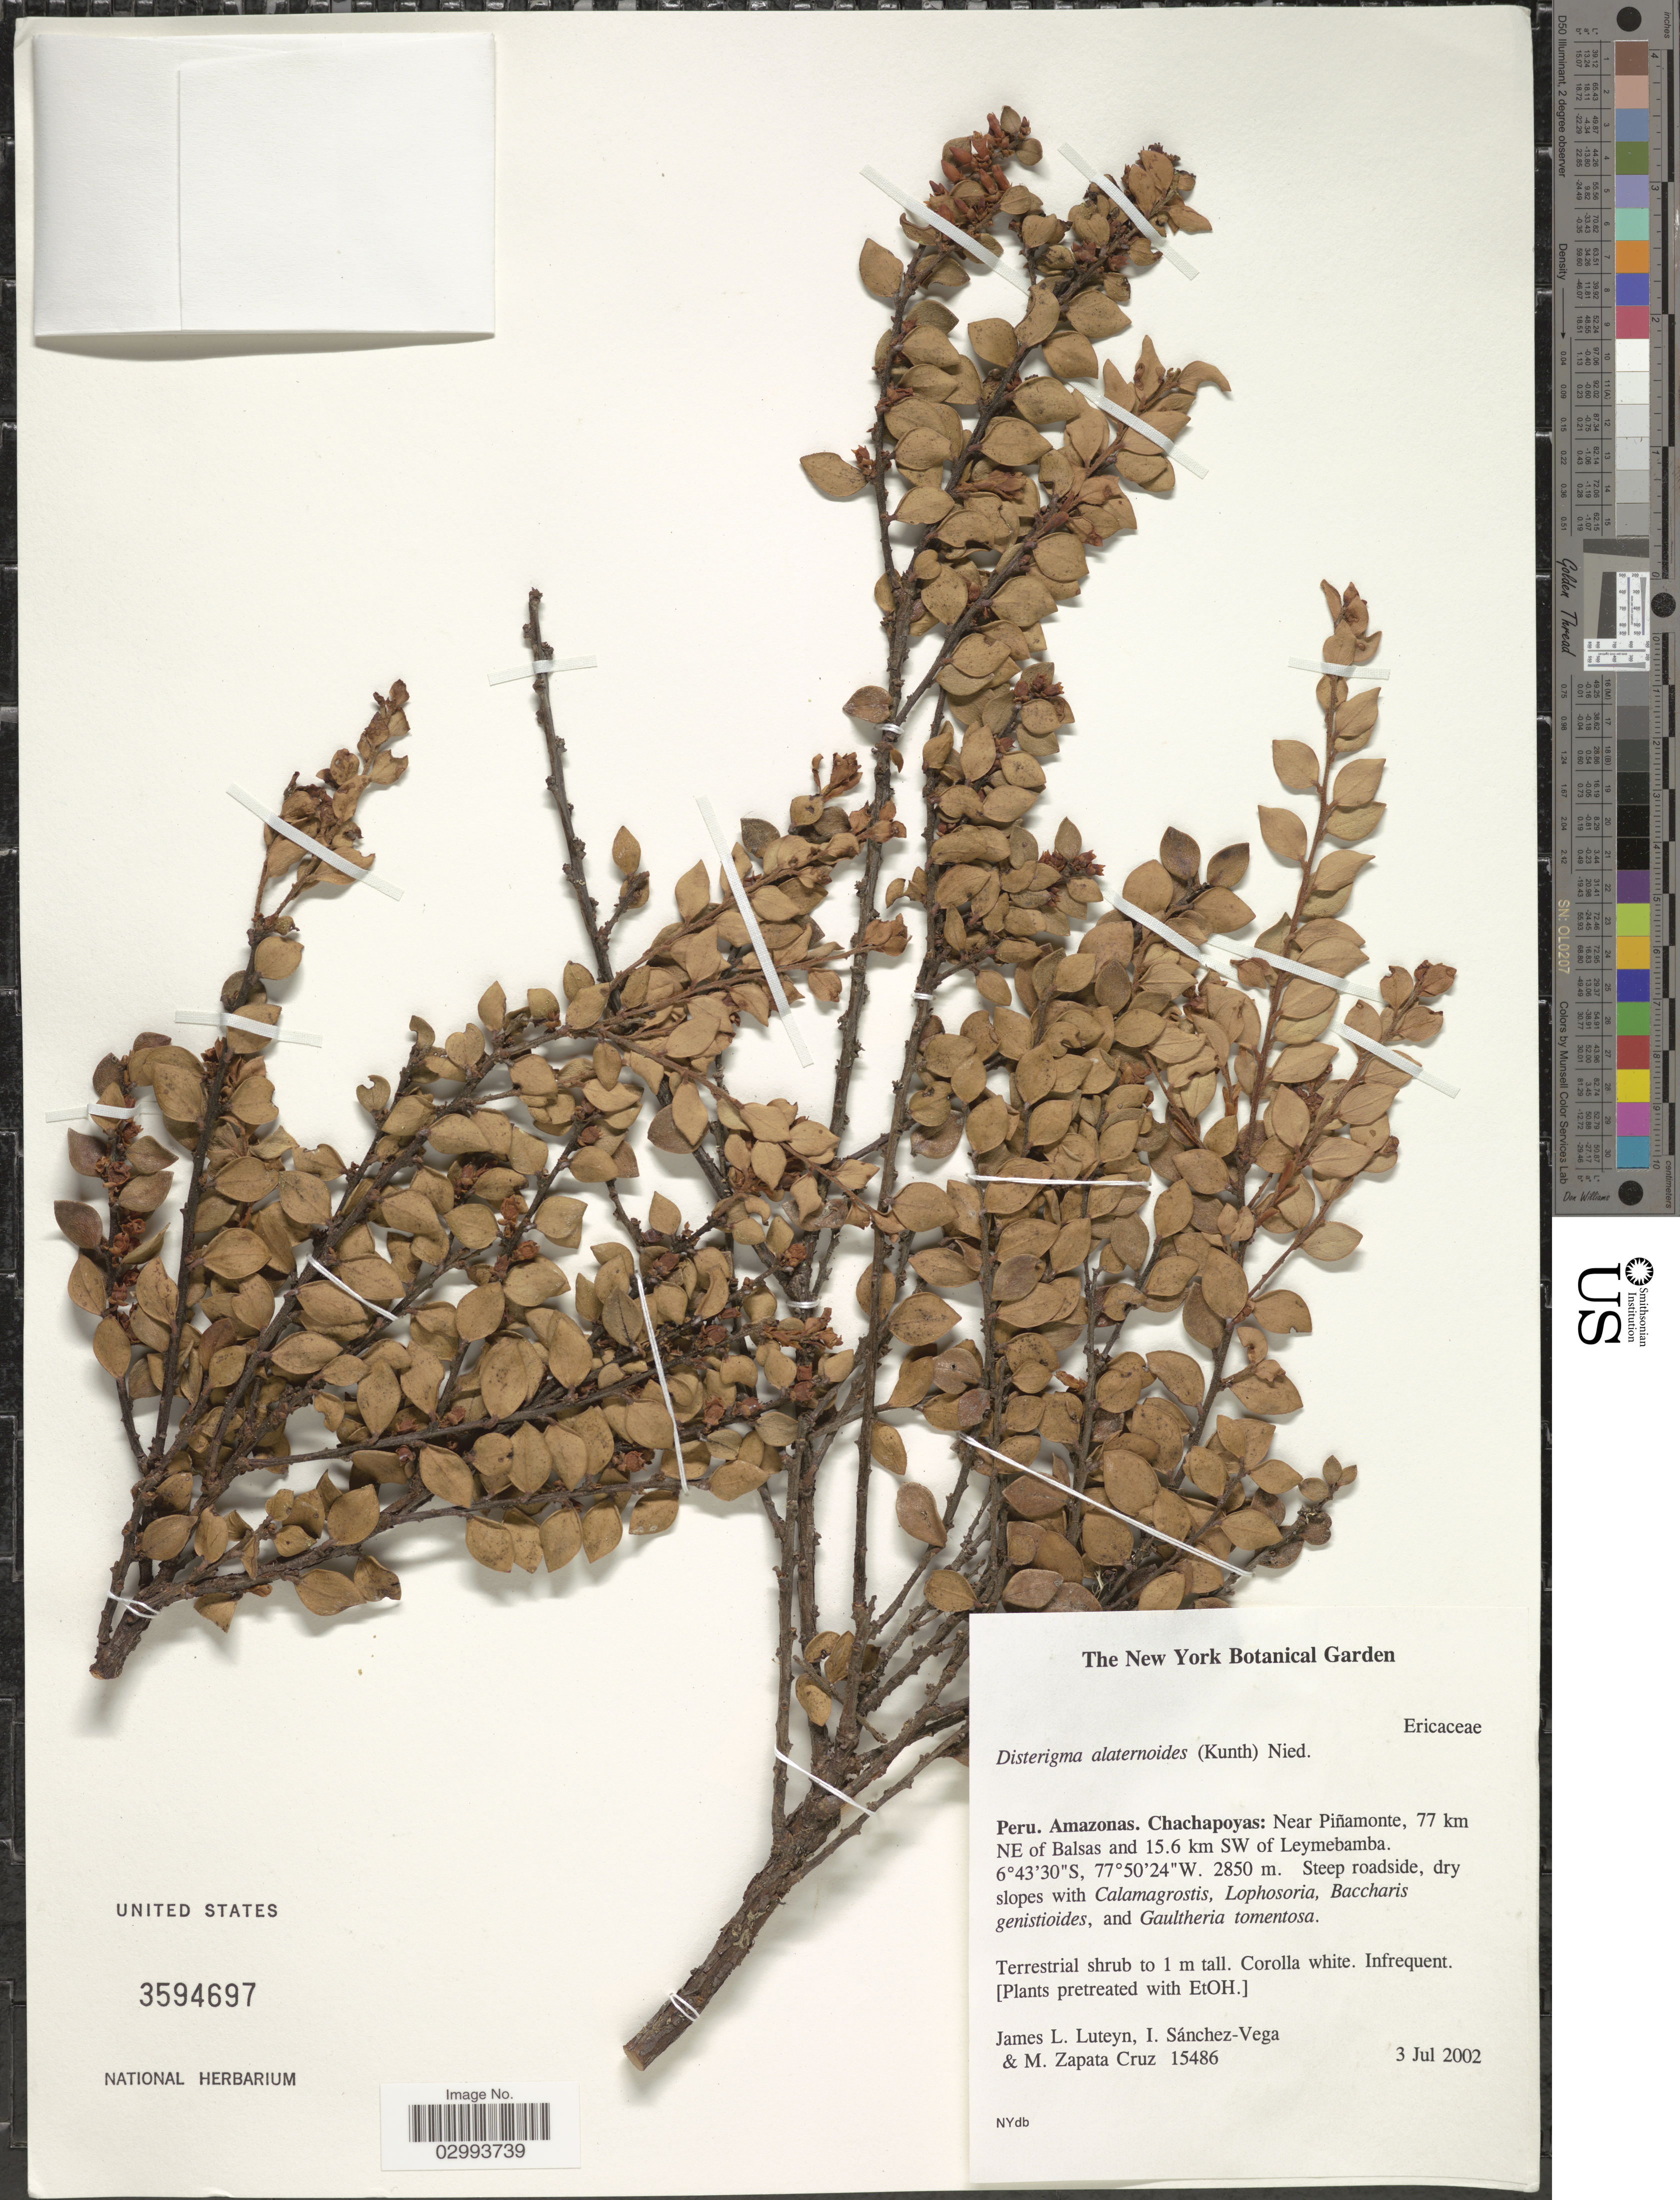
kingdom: Plantae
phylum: Tracheophyta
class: Magnoliopsida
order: Ericales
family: Ericaceae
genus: Disterigma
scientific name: Disterigma alaternoides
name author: (Kunth) Nied.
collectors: J. L. Luteyn, I. Sánchez-Vega & M. Zapata Cruz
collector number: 15486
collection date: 2002-07-03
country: Peru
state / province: Amazonas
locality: Chachapoyas, Near Piñamonte, 77 km NE of Balsas and 15.6 km SW of Leymebamba.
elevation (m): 2850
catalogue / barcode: US 3594697